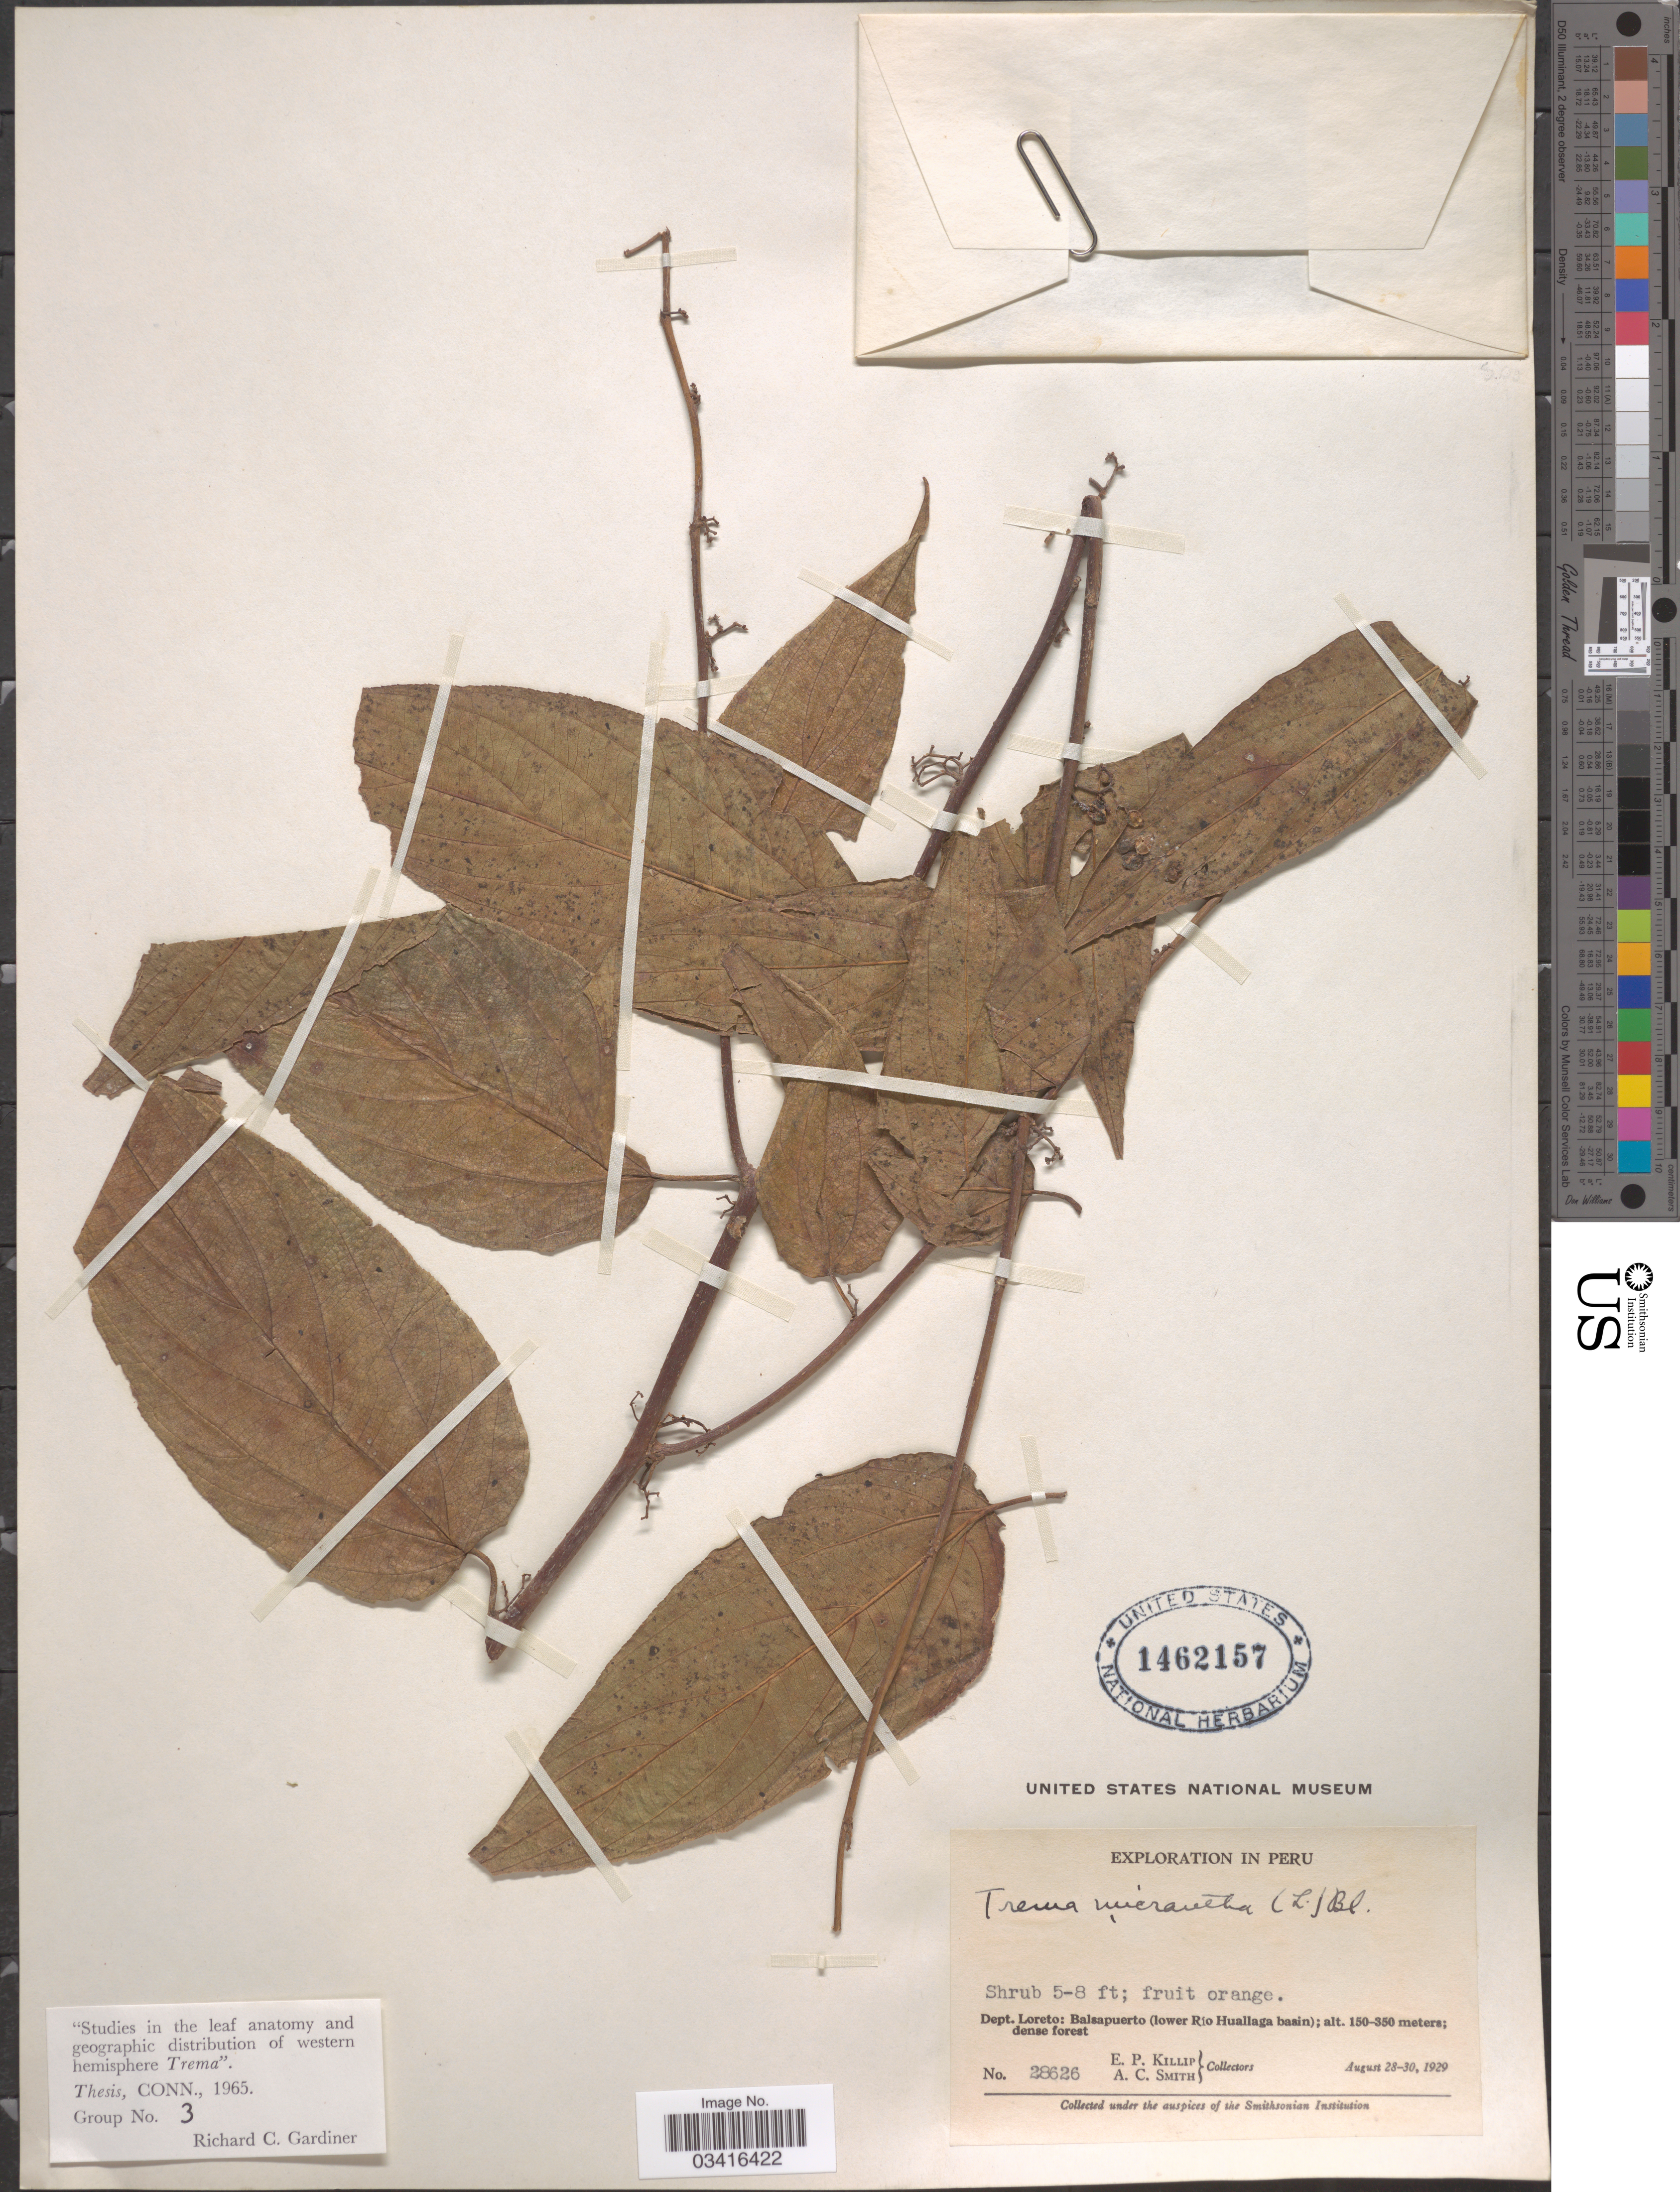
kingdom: Plantae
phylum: Tracheophyta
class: Magnoliopsida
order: Rosales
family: Cannabaceae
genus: Trema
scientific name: Trema micranthum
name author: (L.) Blume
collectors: E. P. Killip & A. C. Smith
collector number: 28626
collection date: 1929-08-28/1929-08-30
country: Peru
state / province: Loreto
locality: Dept. Loreto: Balsapuerto (lower Río Huallaga basin).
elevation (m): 150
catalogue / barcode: US 1462157